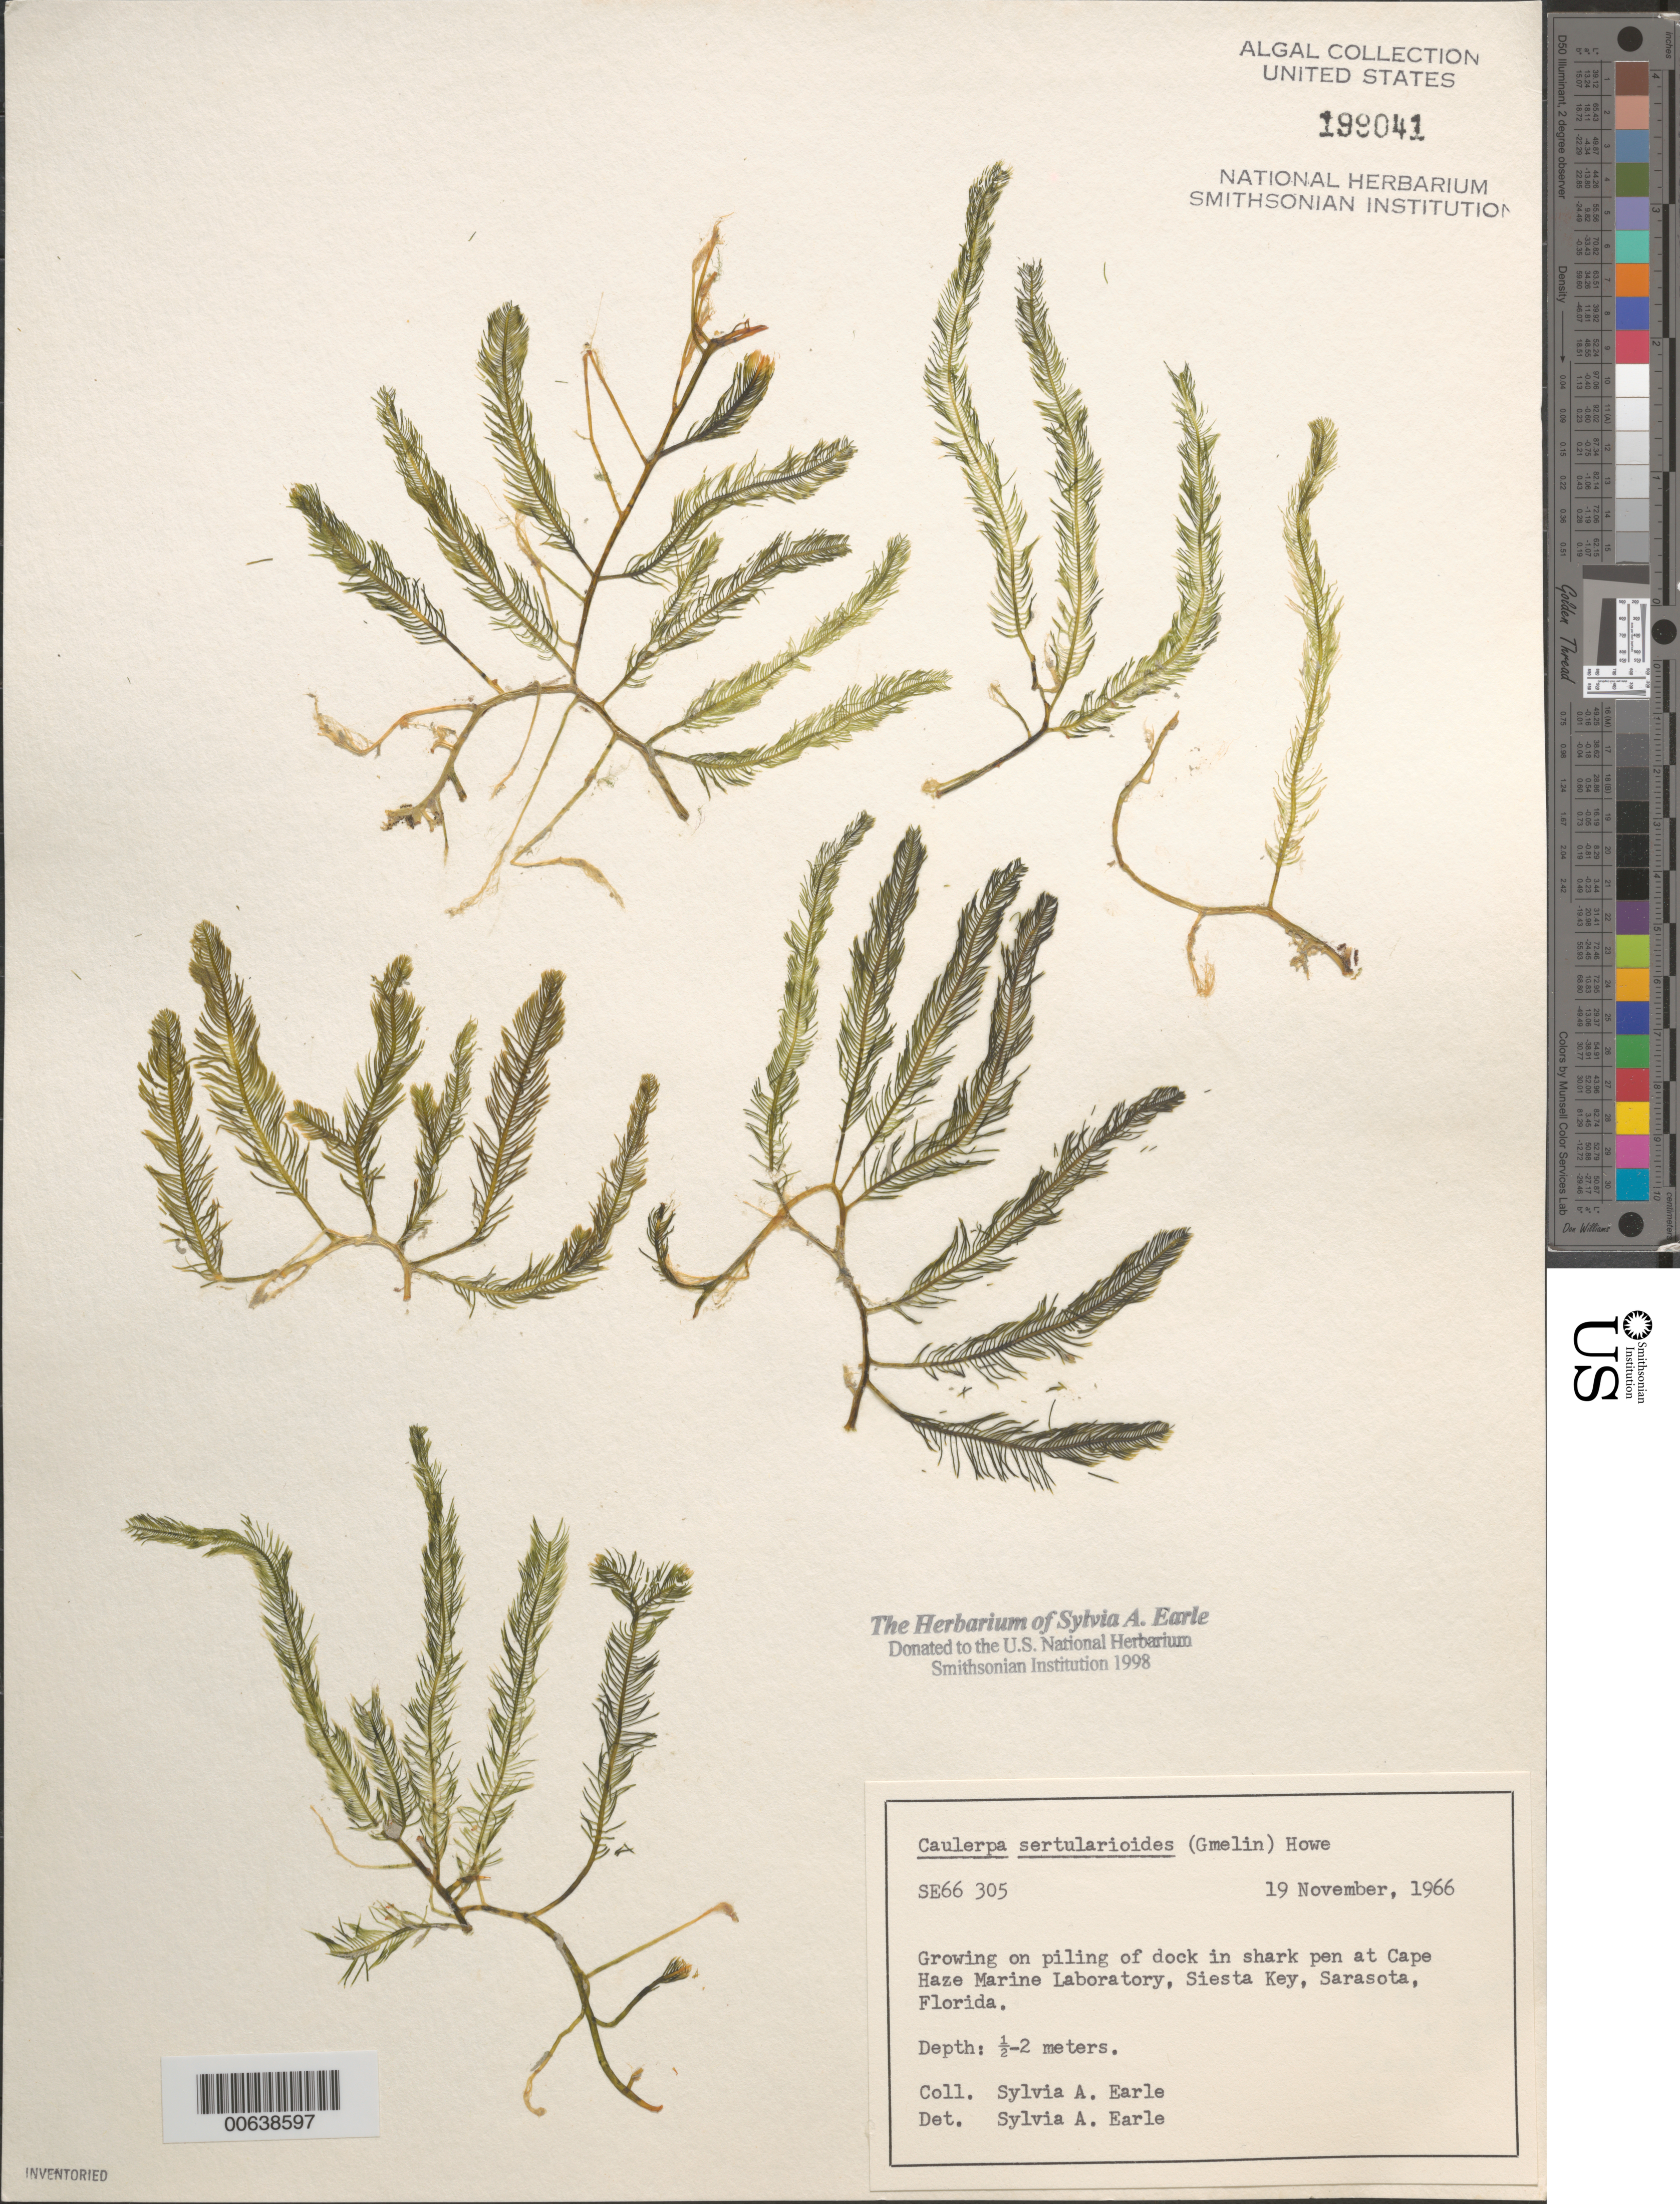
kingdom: Plantae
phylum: Chlorophyta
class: Ulvophyceae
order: Bryopsidales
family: Caulerpaceae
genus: Caulerpa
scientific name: Caulerpa sertularioides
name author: (S.G. Gmel.) M. Howe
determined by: Earle, S. A.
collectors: S. A. Earle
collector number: Se 66305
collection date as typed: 19 Nov 1966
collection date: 1966-11-19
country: United States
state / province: Florida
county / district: Sarasota County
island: Siesta Key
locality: Cape Haze Marine Laboratory, Sarasota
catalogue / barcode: US 199041